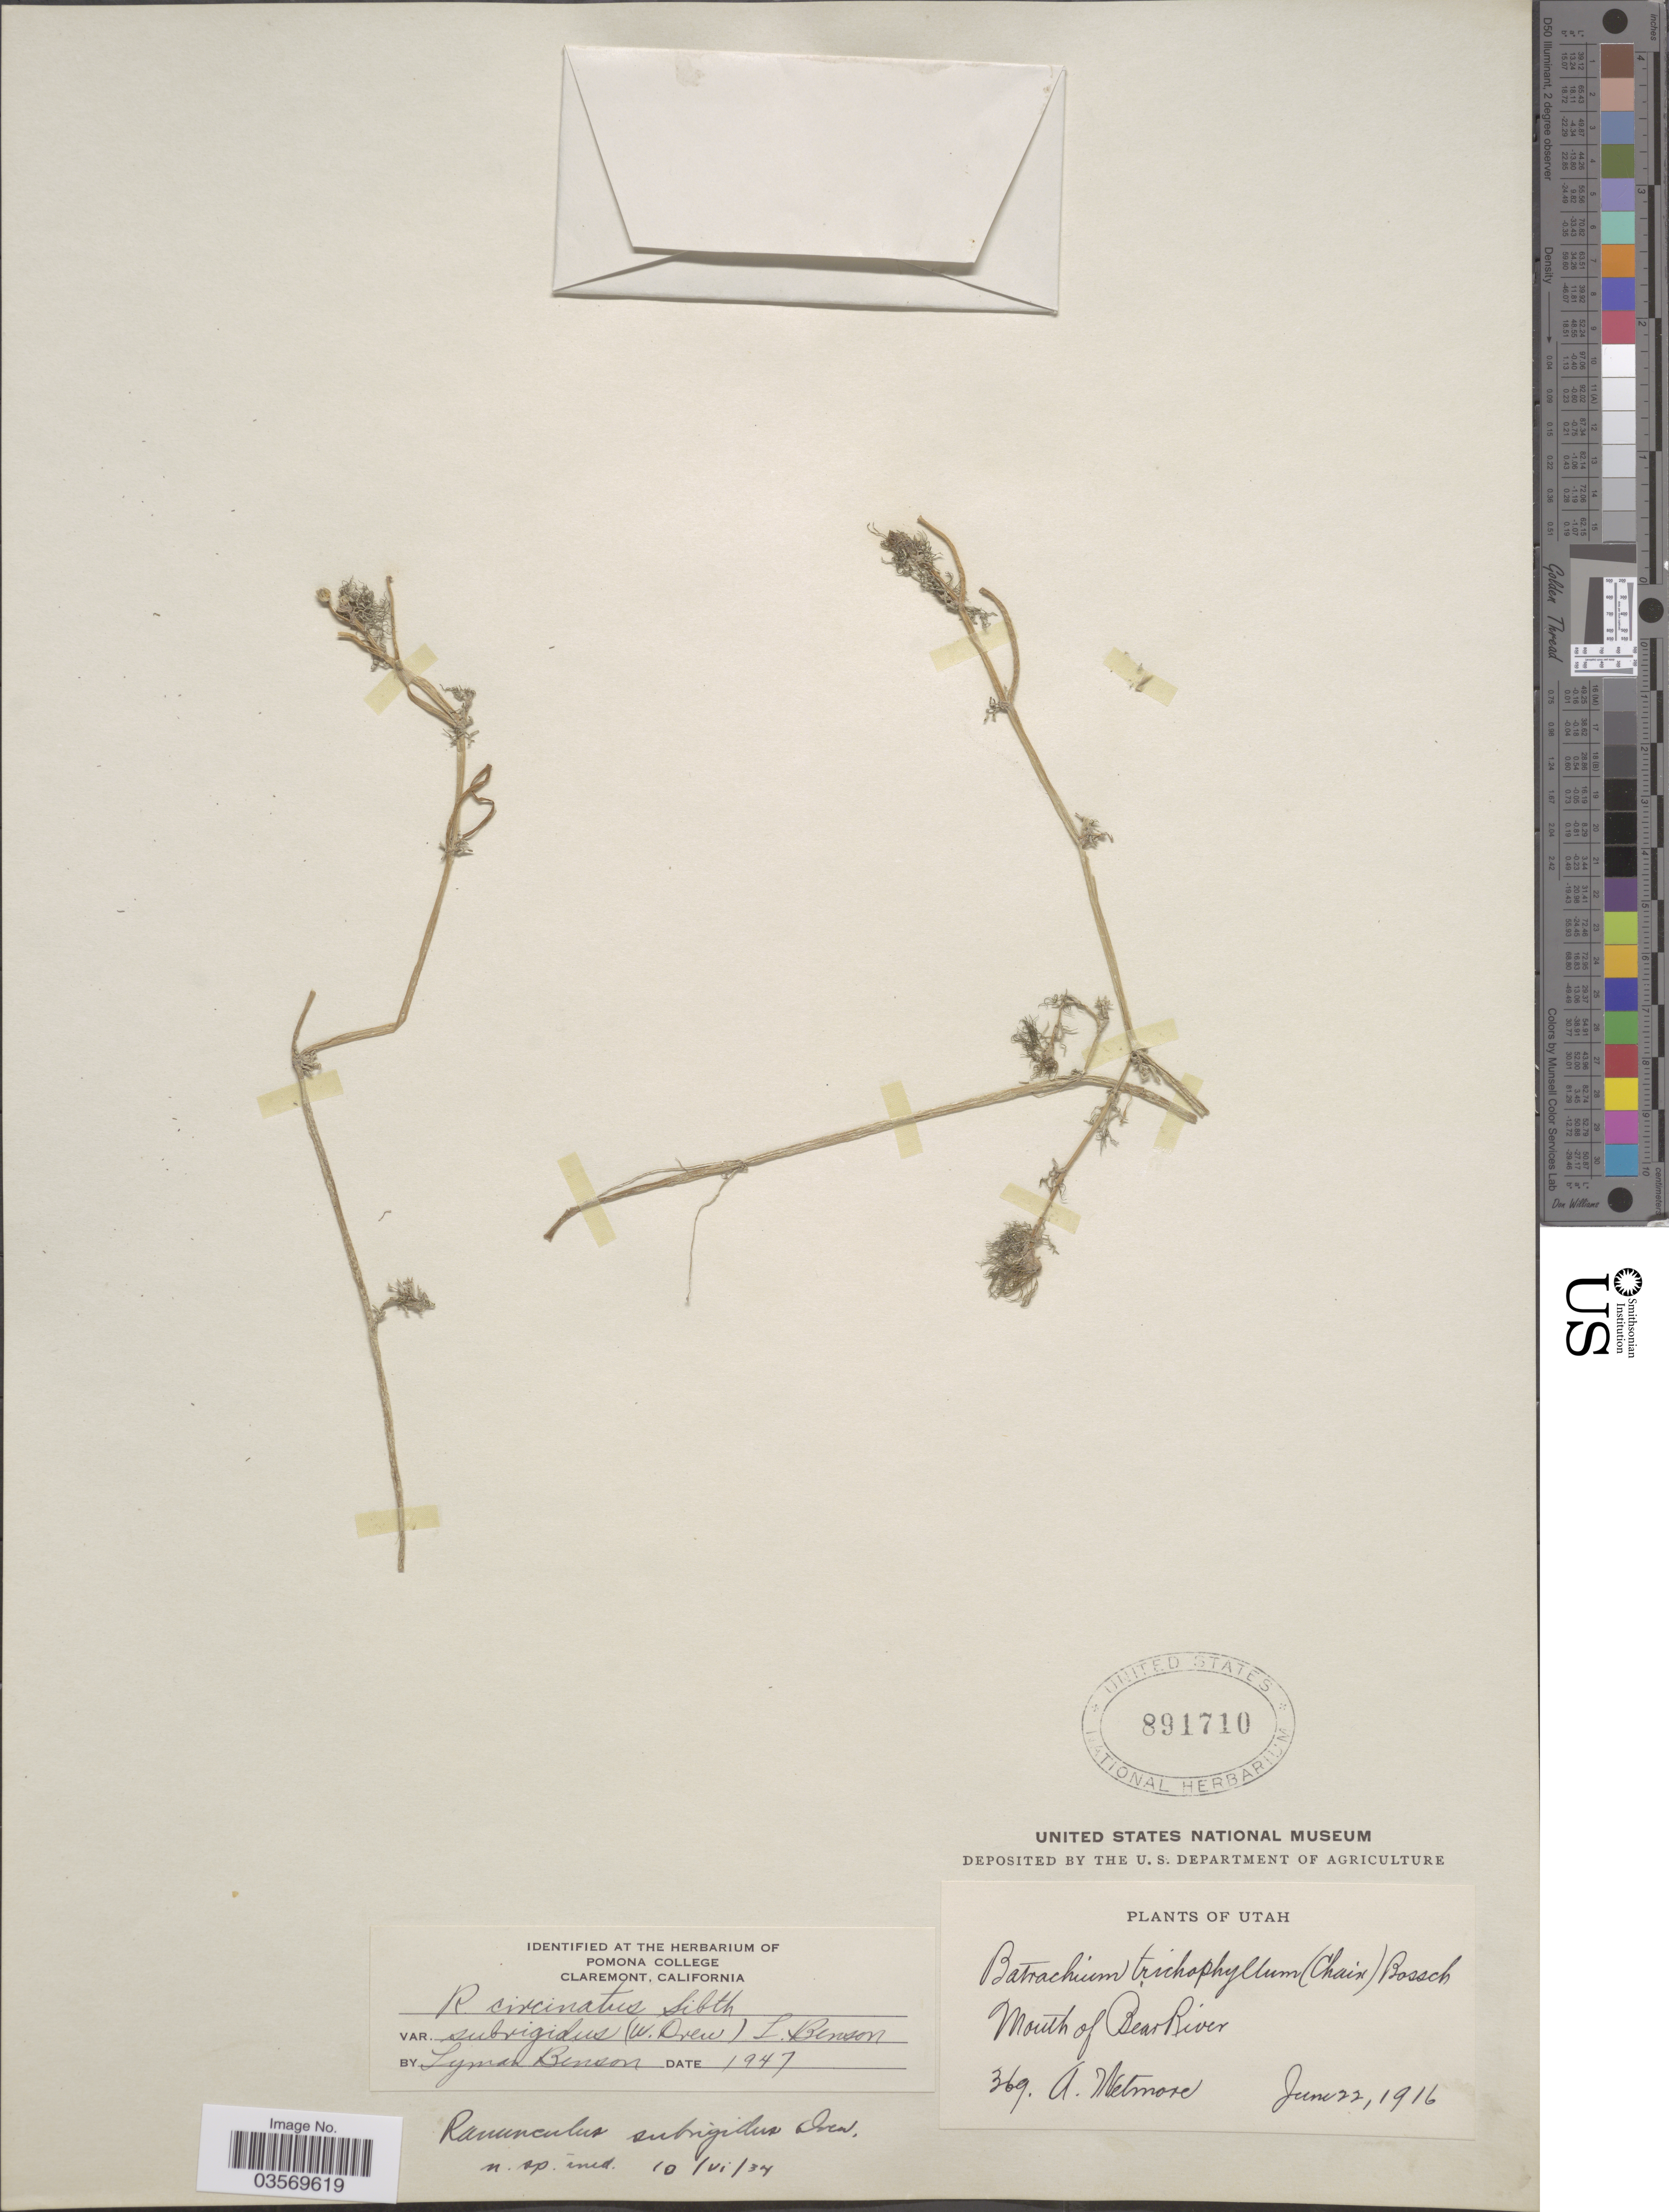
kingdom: Plantae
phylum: Tracheophyta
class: Magnoliopsida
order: Ranunculales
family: Ranunculaceae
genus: Ranunculus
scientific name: Ranunculus subrigidus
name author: W.B. Drew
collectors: A. Wetmore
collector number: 369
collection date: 1916-06-22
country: United States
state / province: Utah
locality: Mouth of Bear River.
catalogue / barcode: US 891710